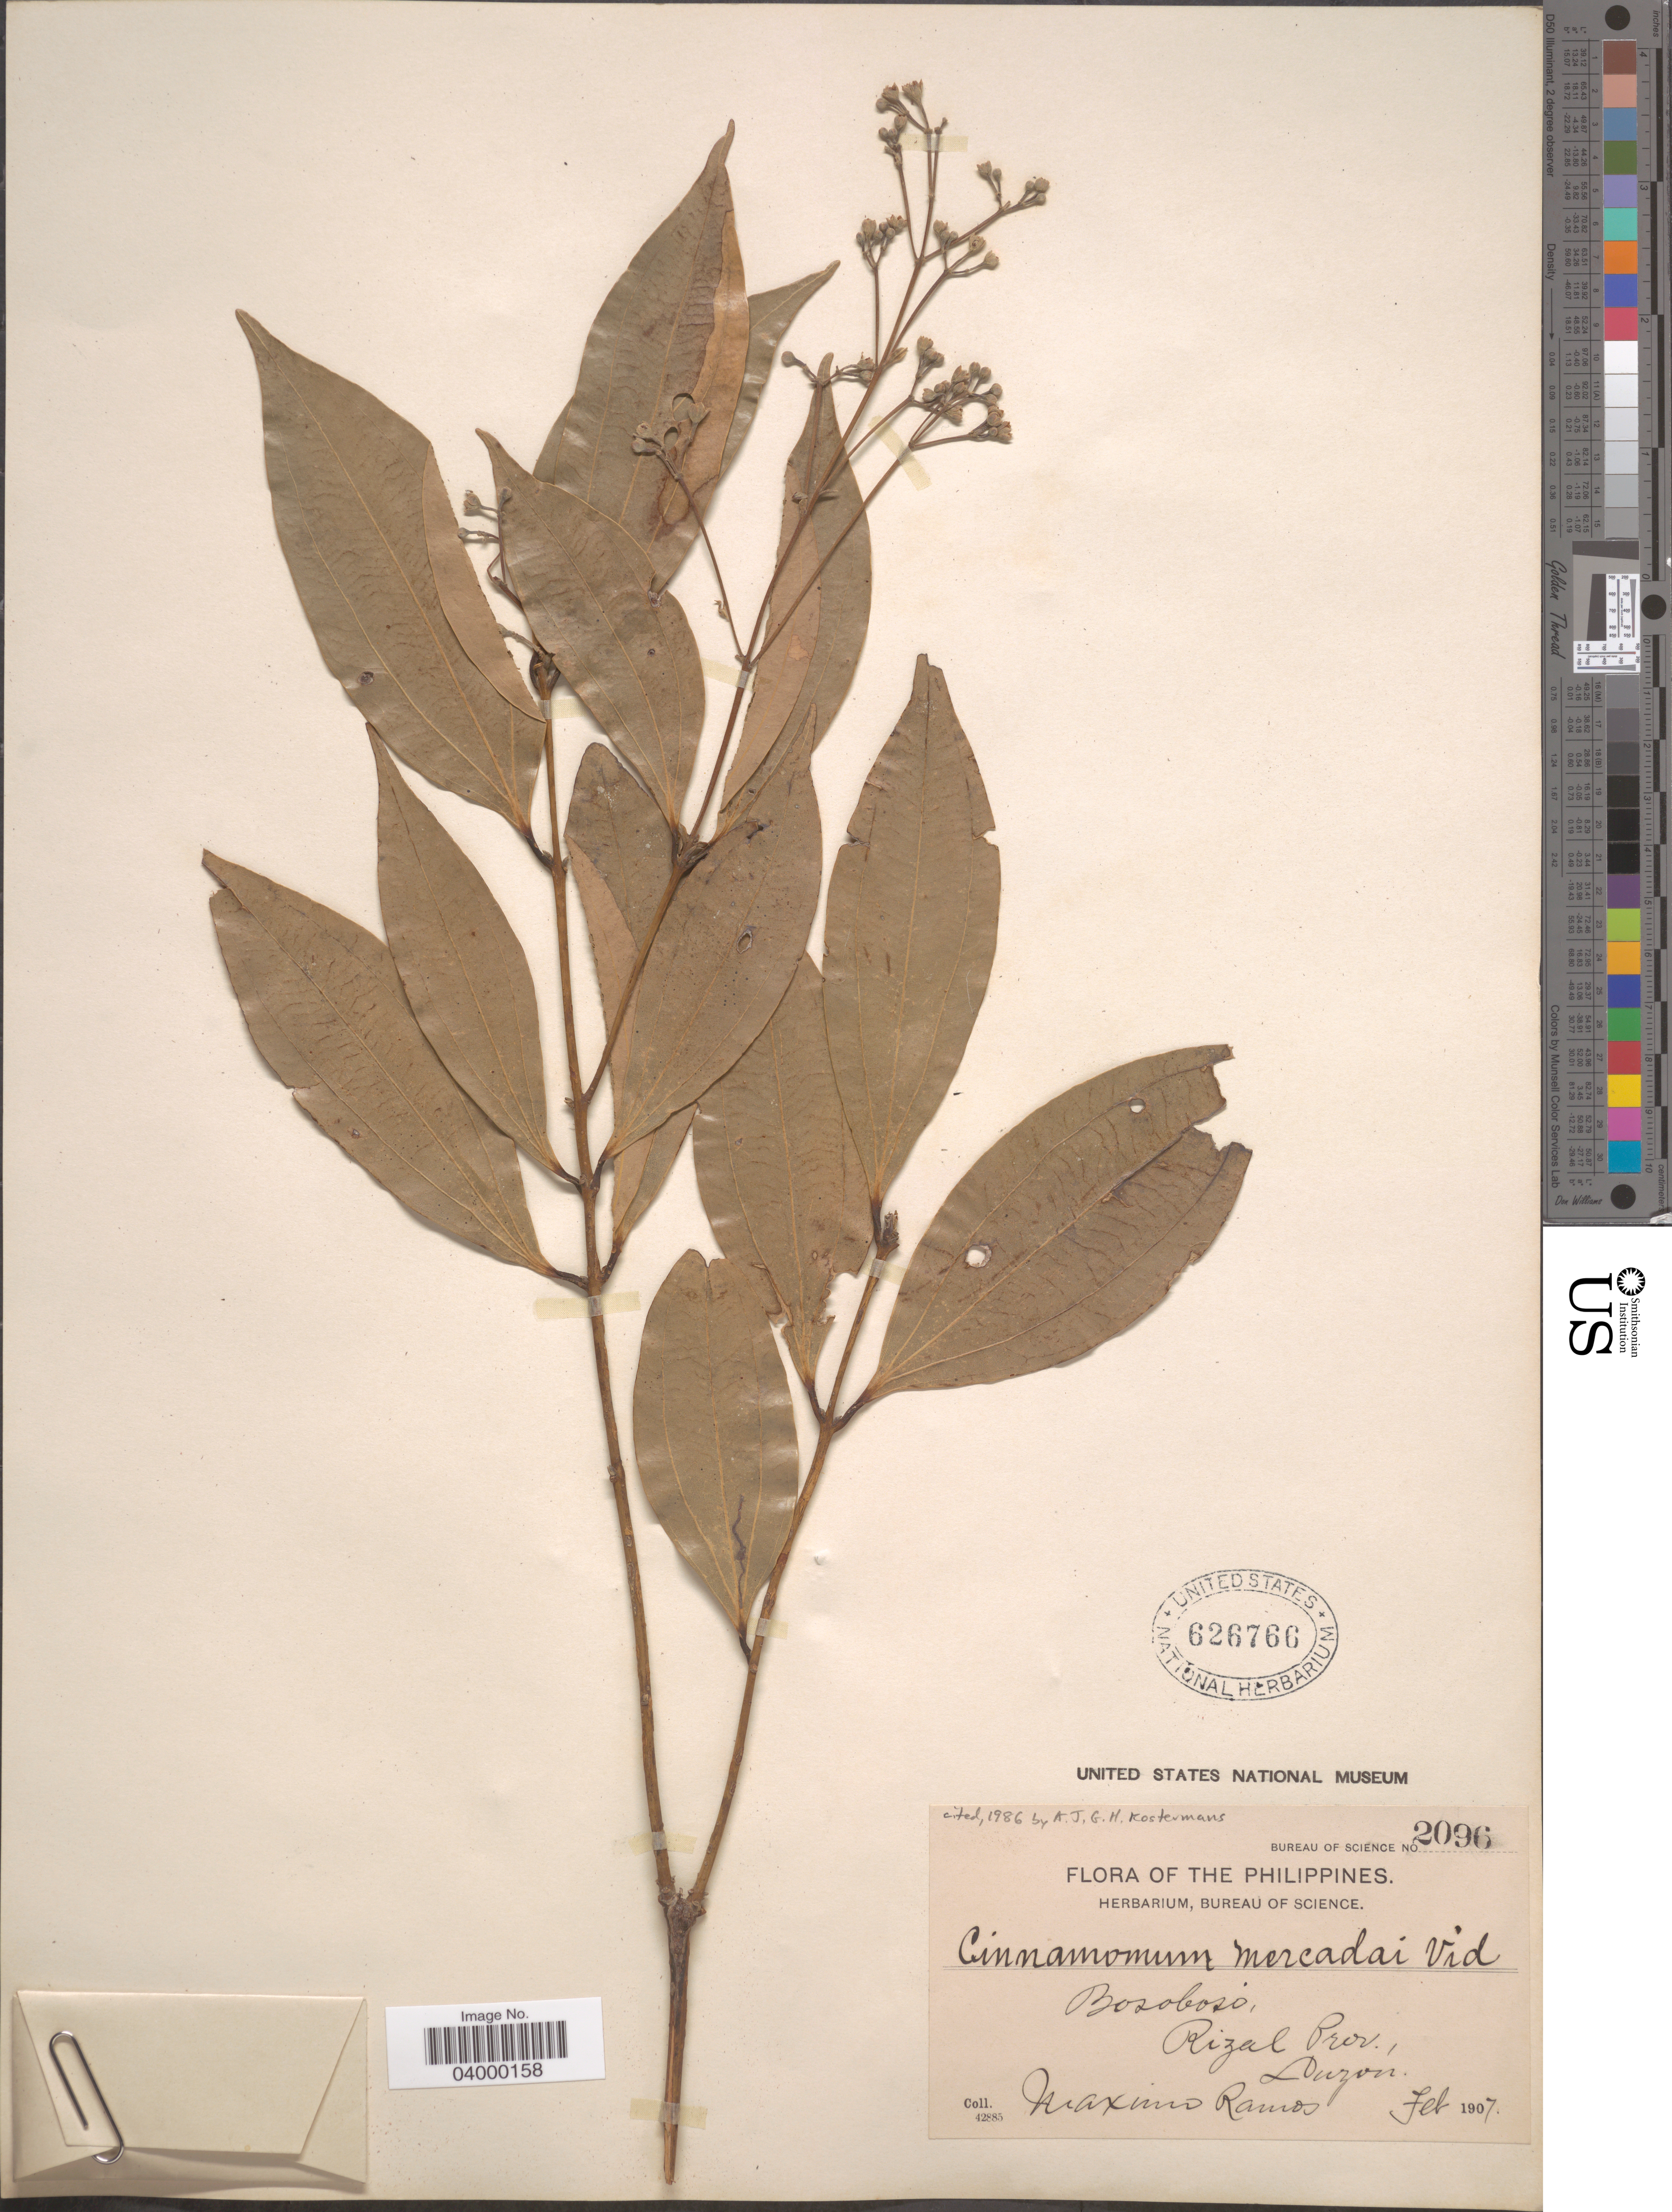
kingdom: Plantae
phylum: Tracheophyta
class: Magnoliopsida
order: Laurales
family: Lauraceae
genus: Cinnamomum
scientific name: Cinnamomum mercadoi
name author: Vidal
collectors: M. Ramos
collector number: Bureau of Science 2096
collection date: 1907-02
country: Philippines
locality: Bosoboso, Rizal Prov., Luzon.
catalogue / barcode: US 626766